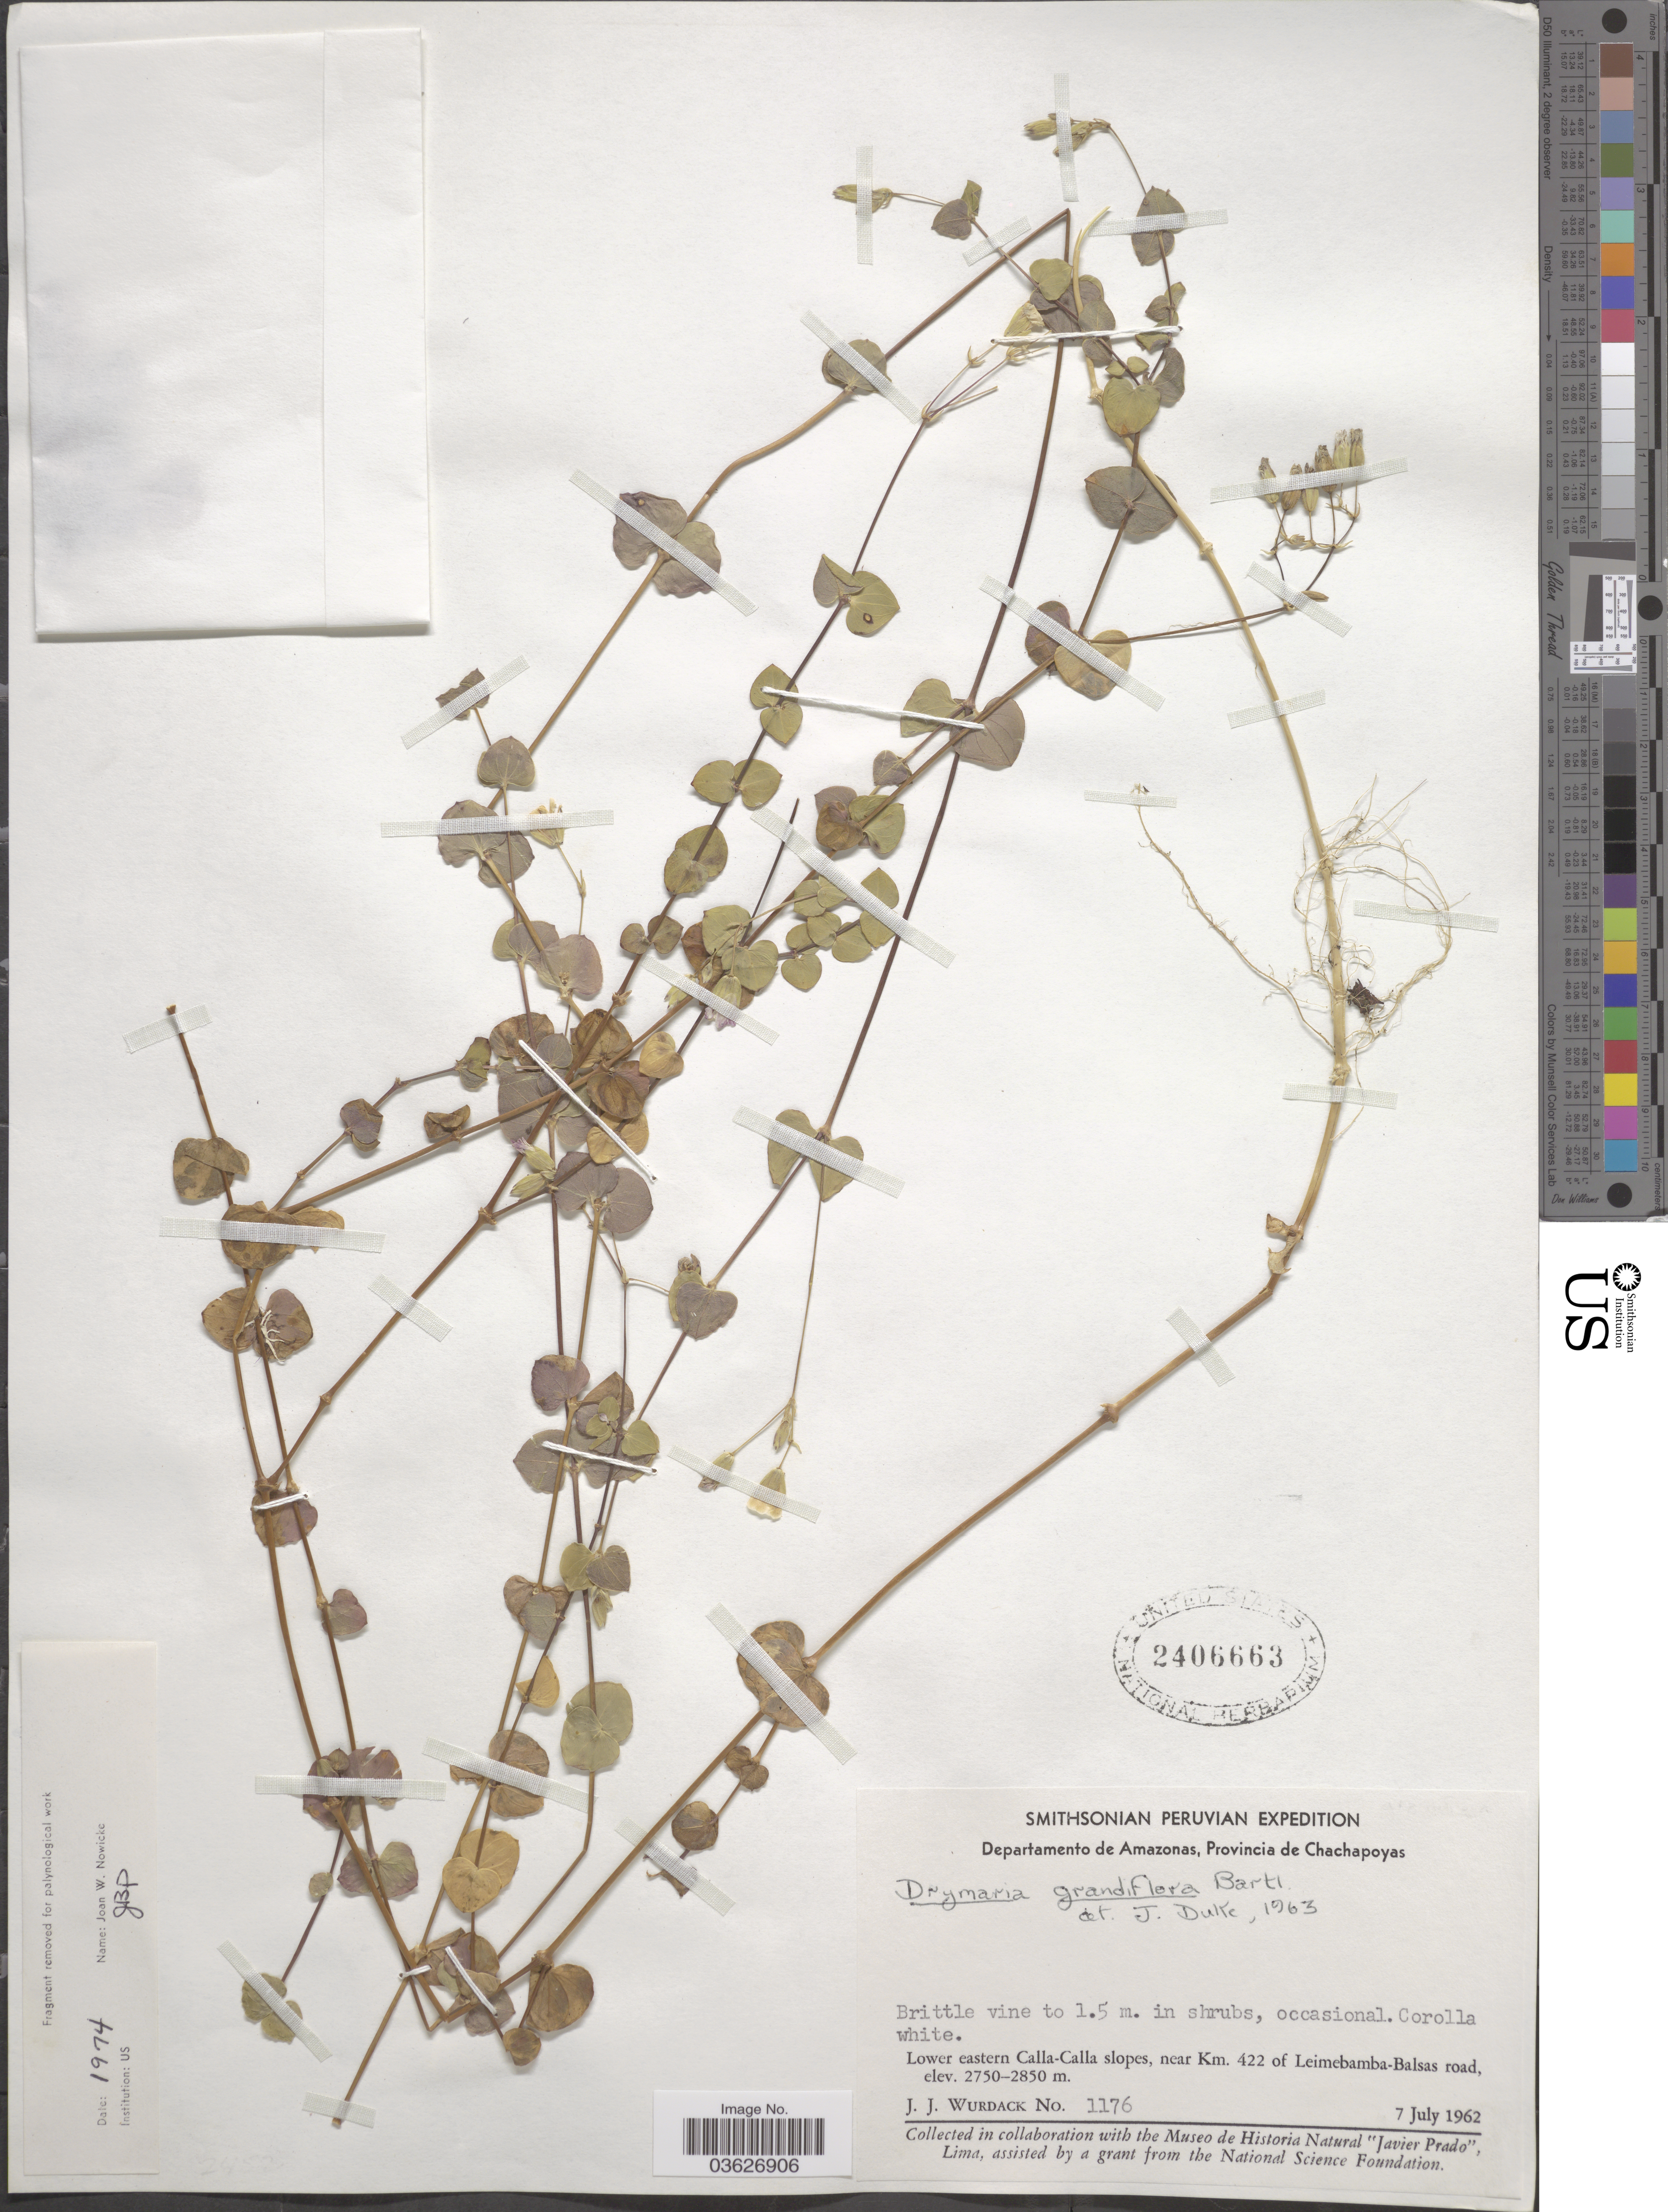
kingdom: Plantae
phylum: Tracheophyta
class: Magnoliopsida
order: Caryophyllales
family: Caryophyllaceae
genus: Drymaria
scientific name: Drymaria grandiflora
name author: Bartl.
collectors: J. J. Wurdack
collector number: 1176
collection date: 1962-07-07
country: Peru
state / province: Amazonas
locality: Departamento de Amazonas, Provincia de Chachapoyas. Lower eastern Calla-Calla slopes, near Km. 422 of Leimebamba-Balsas road.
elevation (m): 2750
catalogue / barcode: US 2406663